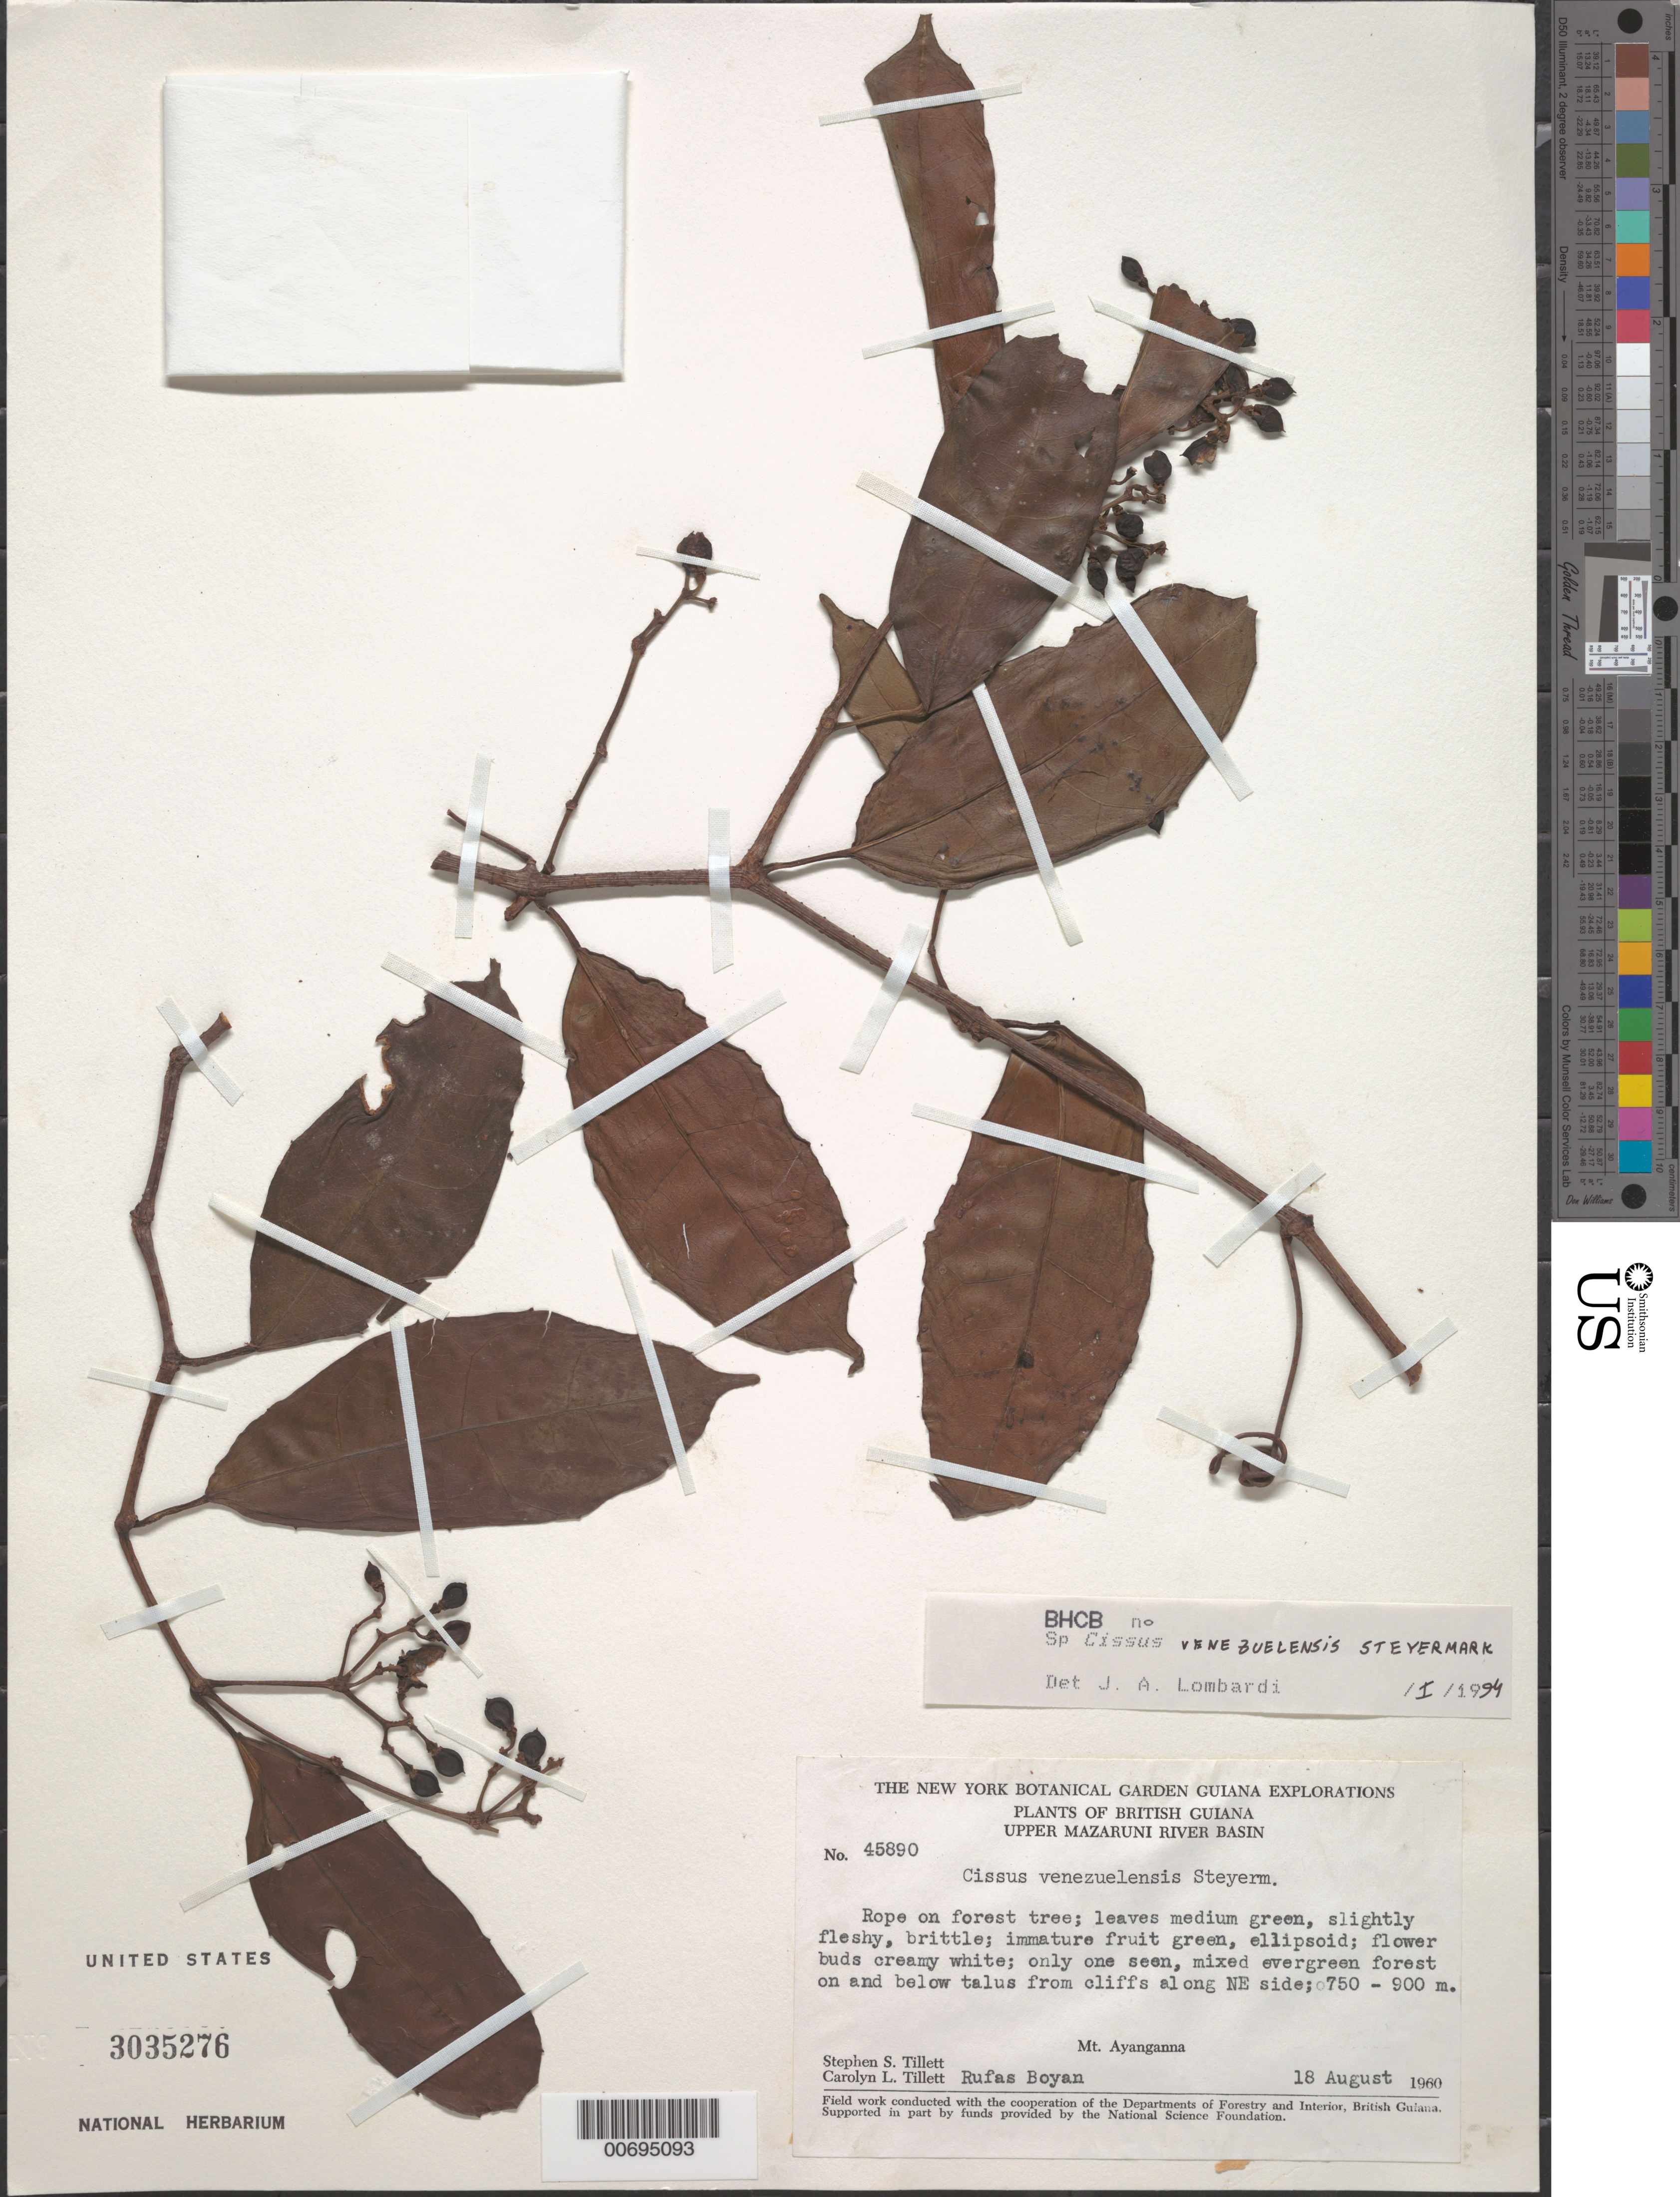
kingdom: Plantae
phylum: Tracheophyta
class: Magnoliopsida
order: Vitales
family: Vitaceae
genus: Cissus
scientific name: Cissus venezuelensis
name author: Steyerm.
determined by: Lombardi, Julio A.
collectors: S. S. Tillett, C. L. Tillett & R. Boyan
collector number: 45890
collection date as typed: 18-Aug-60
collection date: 1960-08-18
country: Guyana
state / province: Cuyuni-Mazaruni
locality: Mt. Ayanganna, NE side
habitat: Mixed evergreen forest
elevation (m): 750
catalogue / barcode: US 3035276